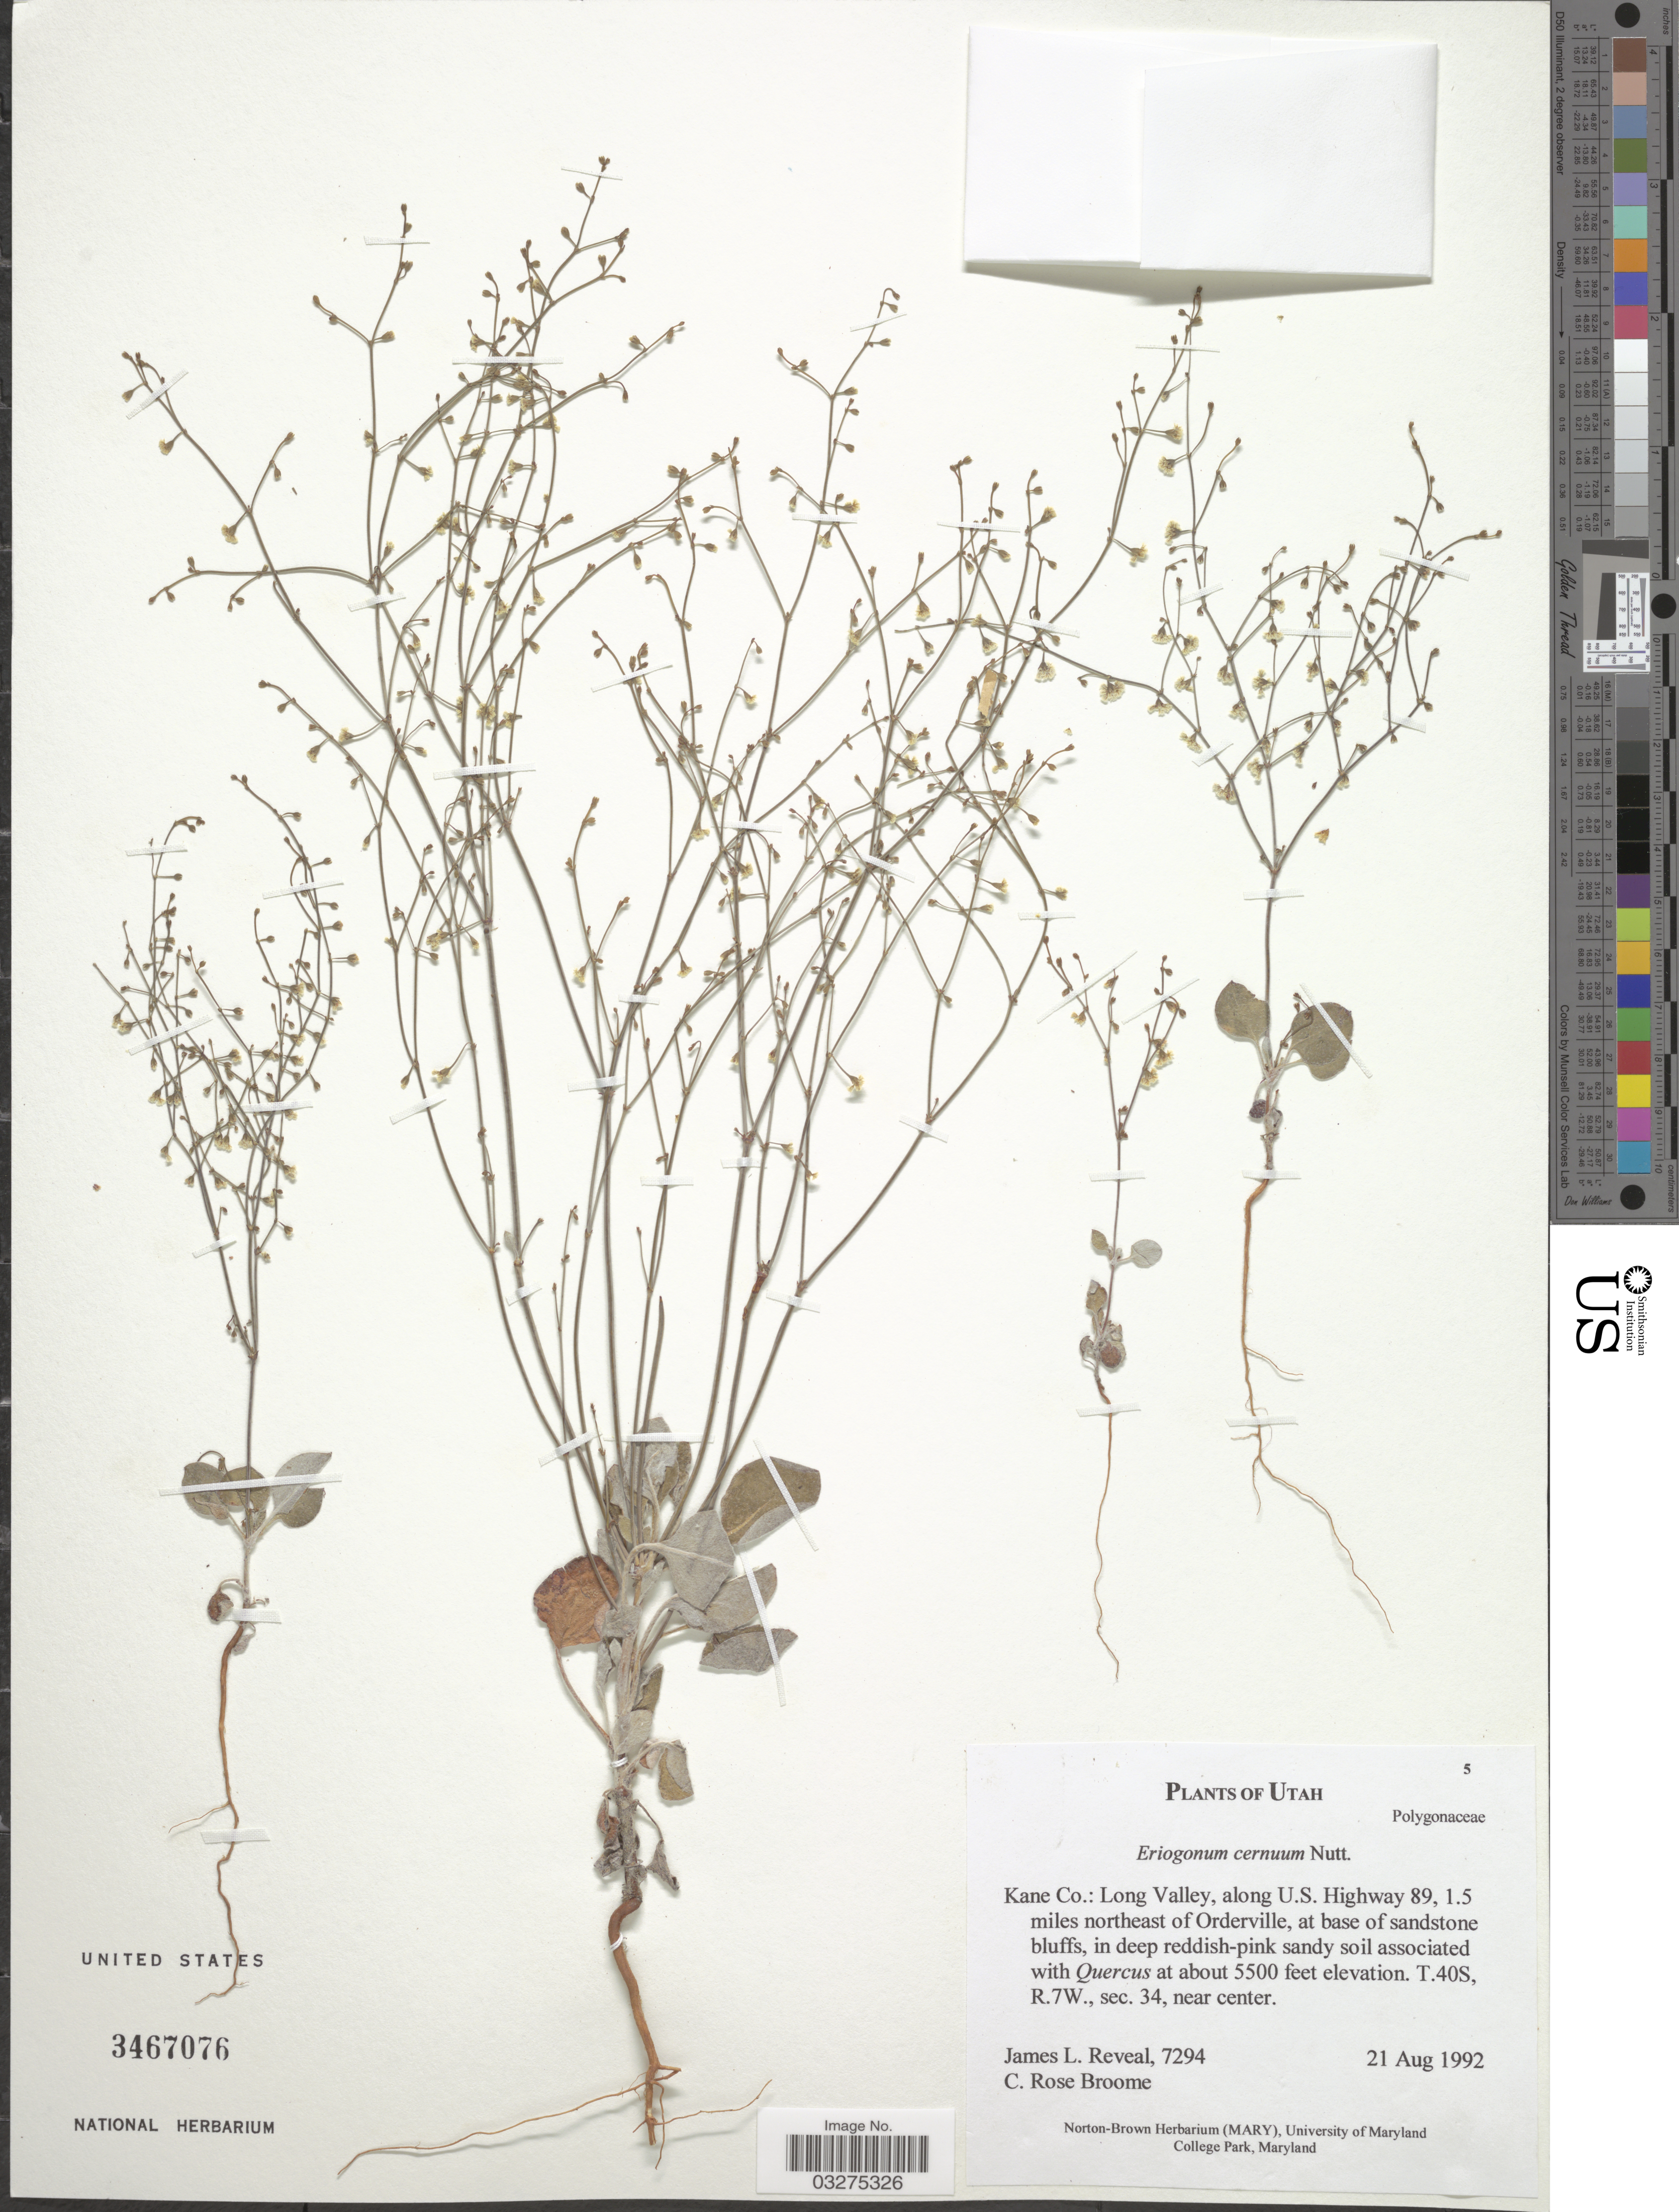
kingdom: Plantae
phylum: Tracheophyta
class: Magnoliopsida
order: Caryophyllales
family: Polygonaceae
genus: Eriogonum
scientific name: Eriogonum cernuum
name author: Nutt.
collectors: J. L. Reveal & C. R. Broome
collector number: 7294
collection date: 1992-08-21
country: United States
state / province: Utah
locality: Kane Co.: Long Valley, along U.S. Highway 89, 1.5 miles northeast of Orderville, at base of sandstone bluffs. T.40S, R.7W., sec.34, near center.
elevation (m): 1676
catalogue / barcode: US 3467076